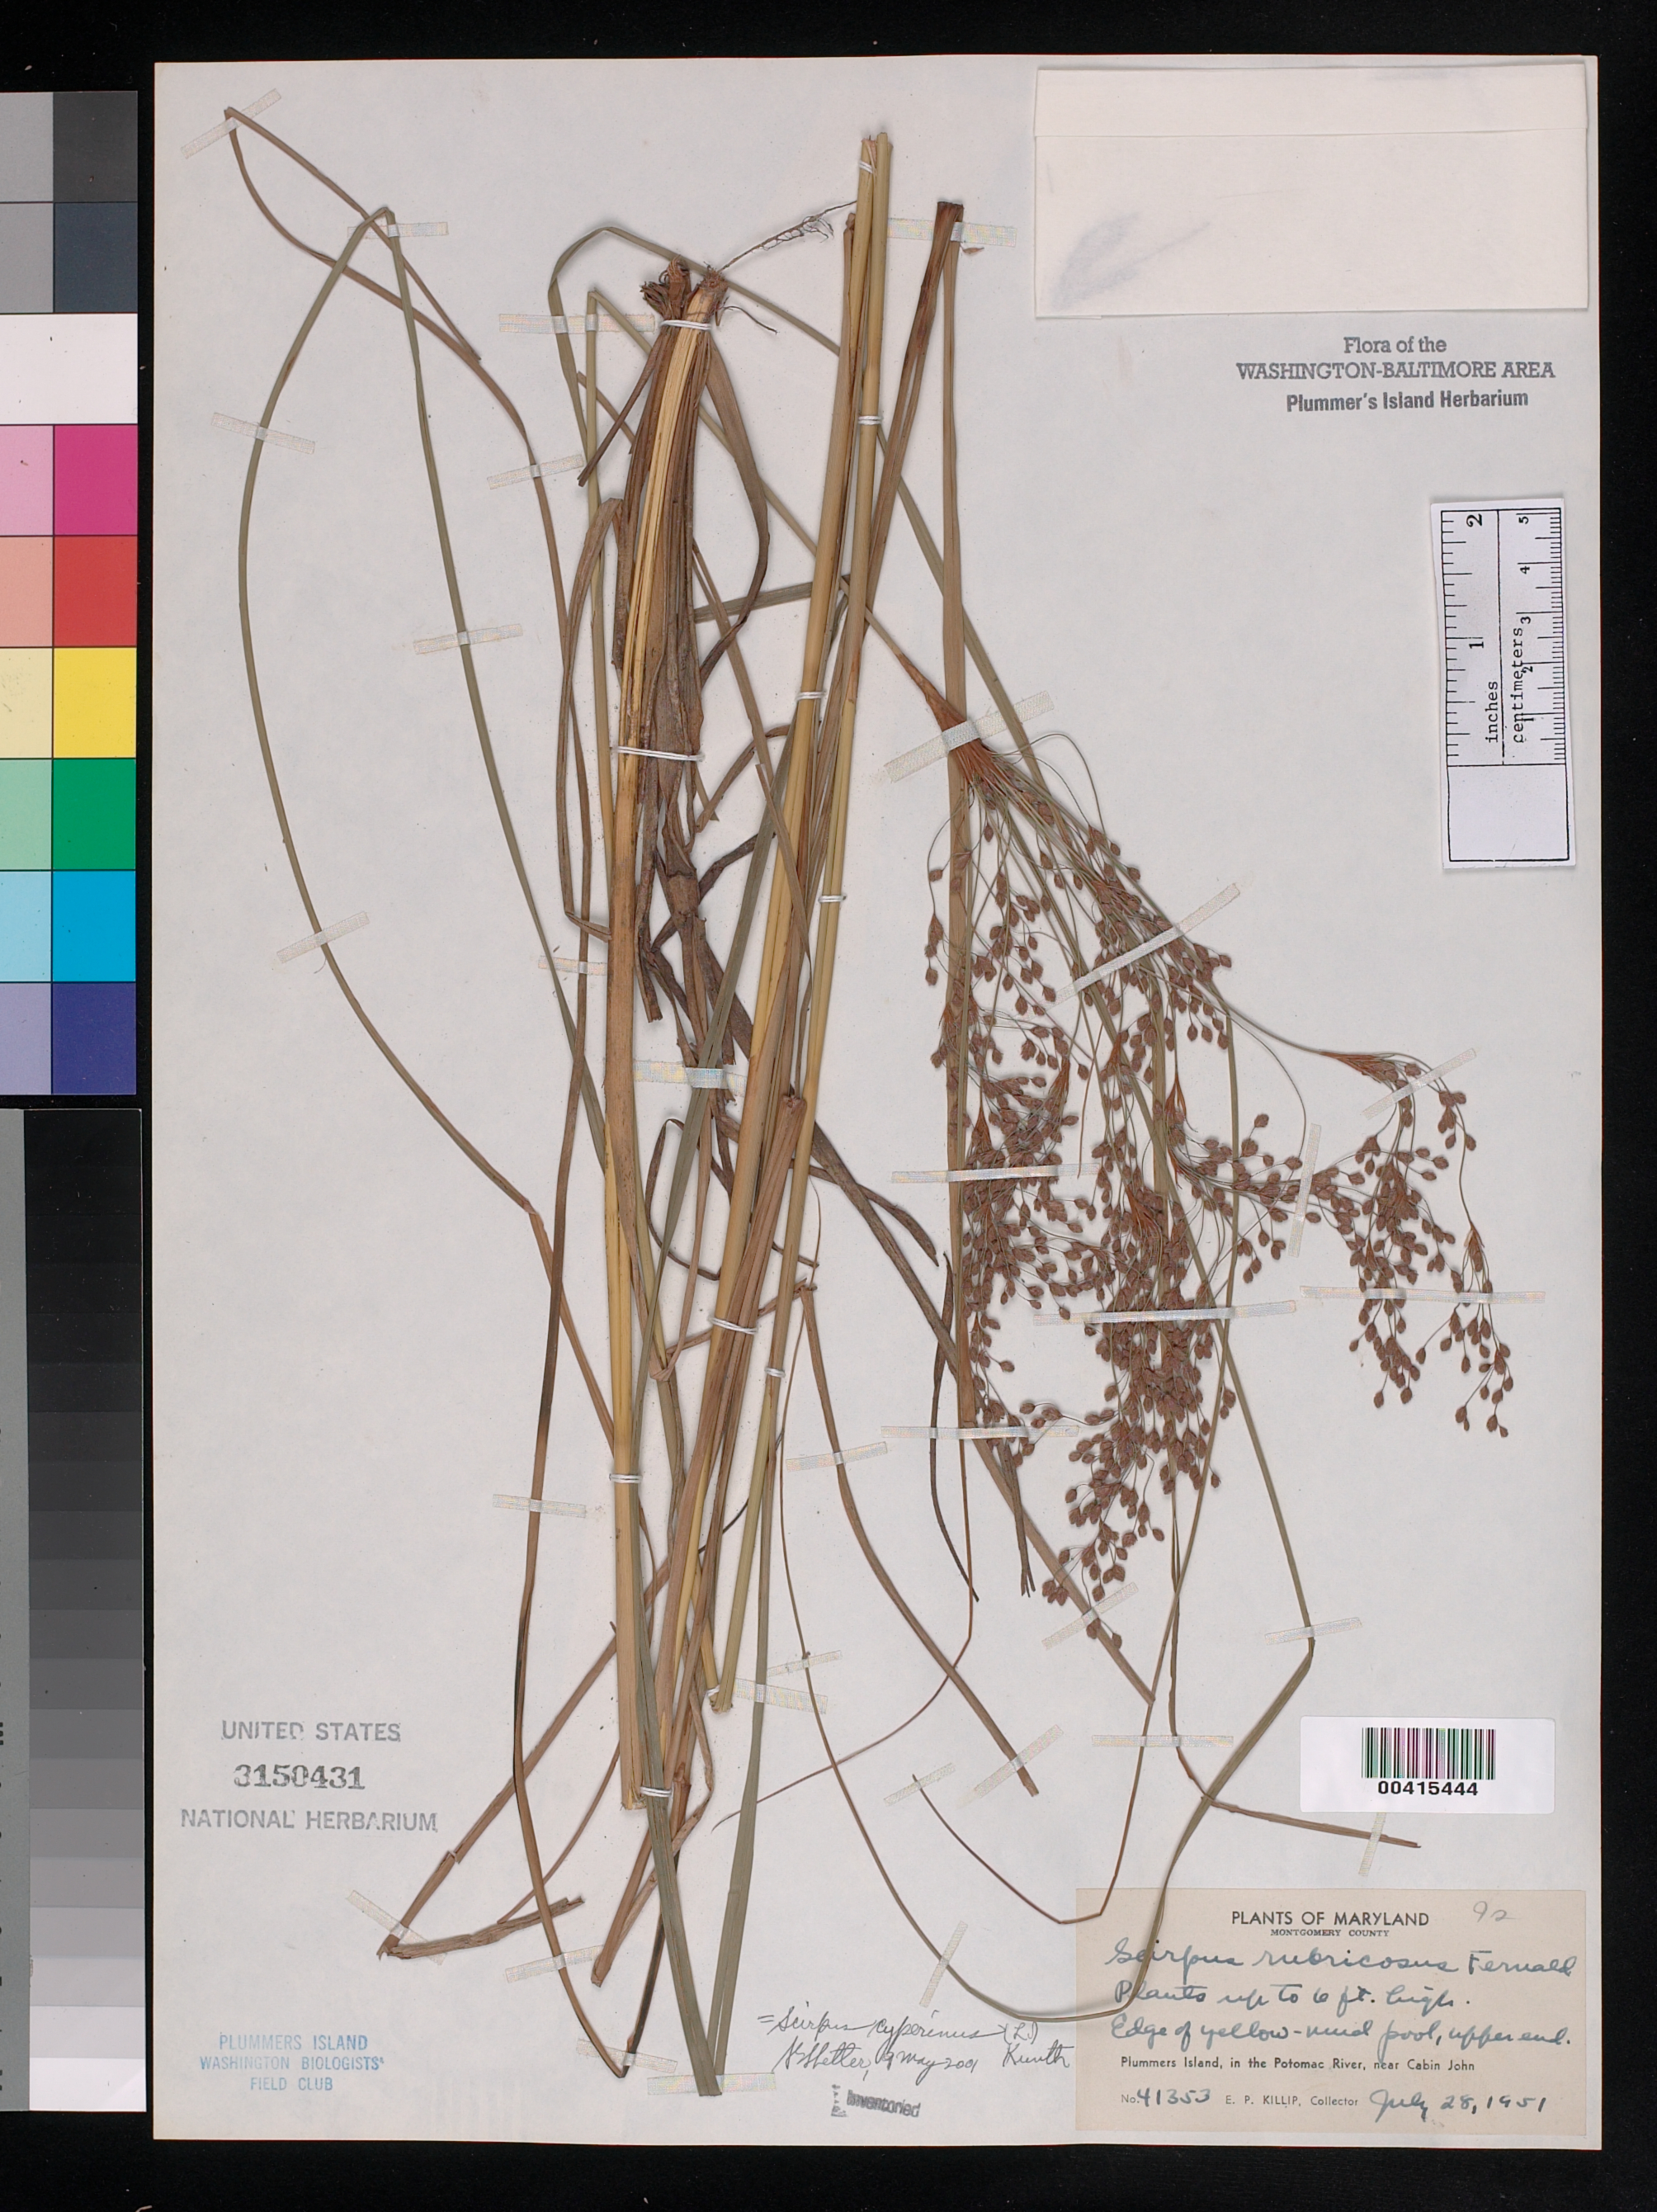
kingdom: Plantae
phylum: Tracheophyta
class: Liliopsida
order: Poales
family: Cyperaceae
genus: Scirpus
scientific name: Scirpus cyperinus (L.) Kunth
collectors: E. P. Killip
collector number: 41353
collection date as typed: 28 Jul 1951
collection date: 1951-07-28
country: United States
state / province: Maryland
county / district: Montgomery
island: Plummers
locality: Plummer's Island; edge of yellow-mud pool, upper end C. & O. Canal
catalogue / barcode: US 3150431